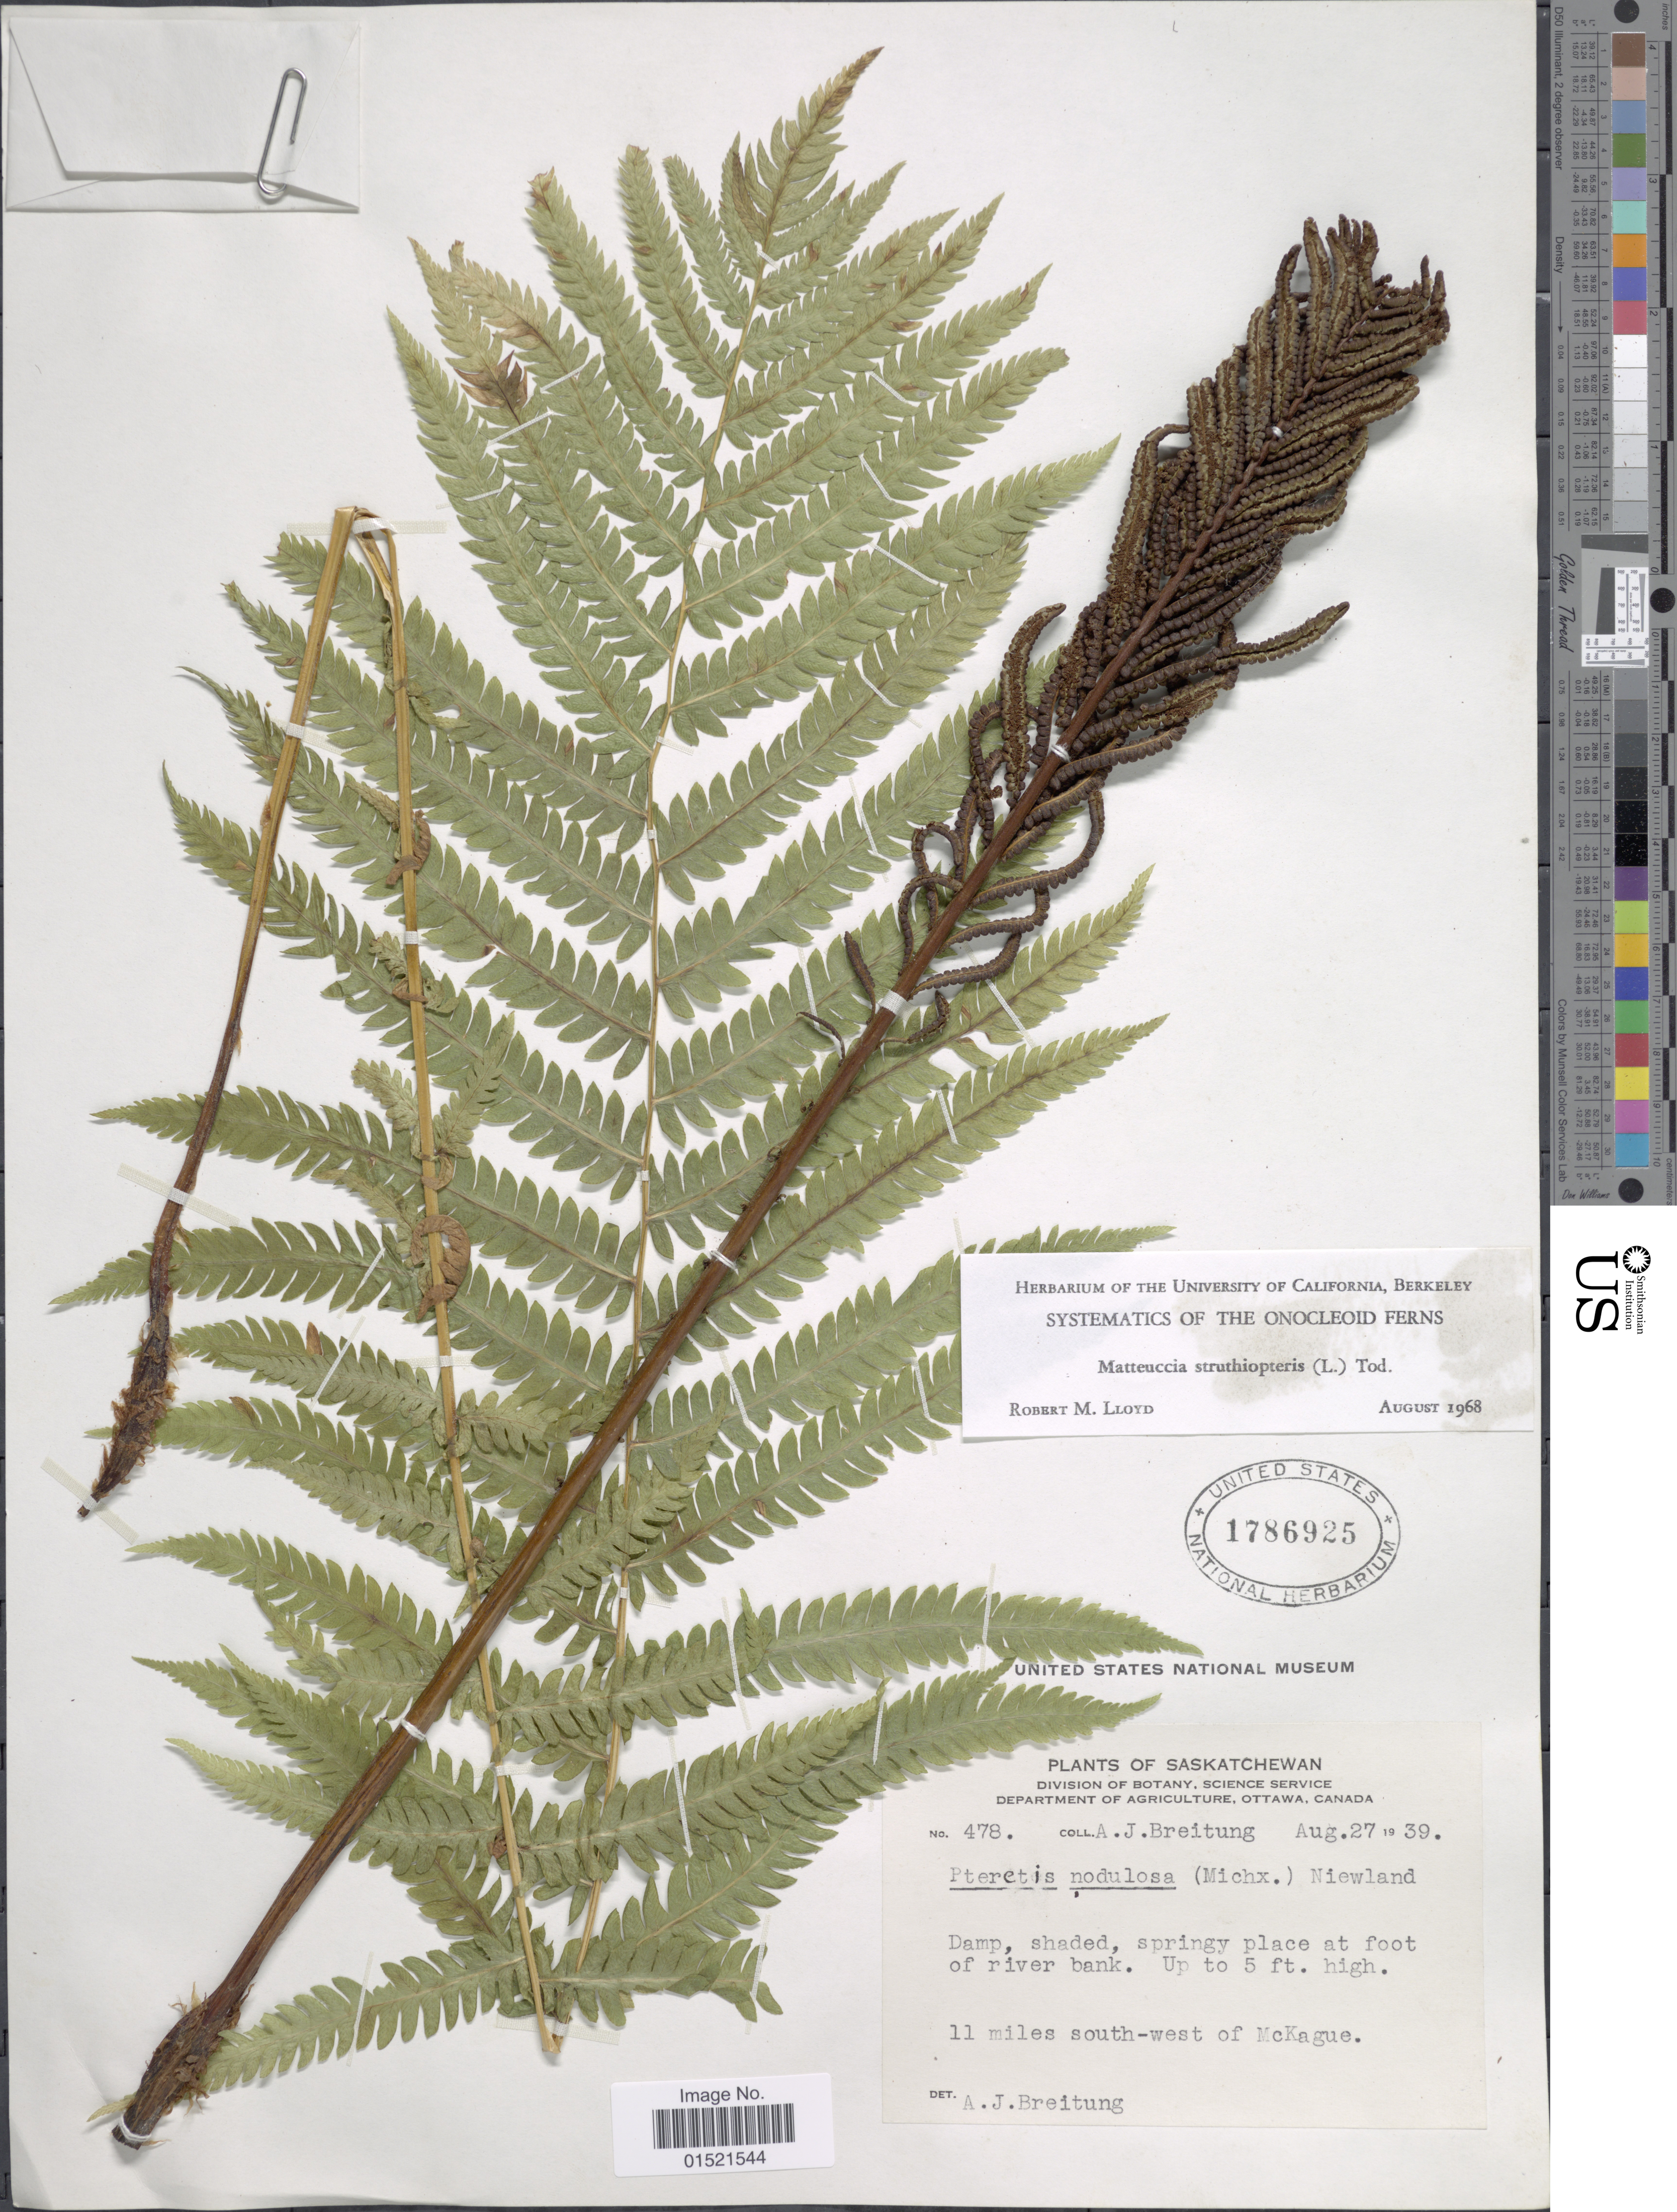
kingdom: Plantae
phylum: Tracheophyta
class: Polypodiopsida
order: Polypodiales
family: Onocleaceae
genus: Matteuccia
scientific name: Matteuccia struthiopteris var. pensylvanica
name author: (Willd.) C.V. Morton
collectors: A. Breitung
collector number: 478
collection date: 1939-08-27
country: Canada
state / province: Saskatchewan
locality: Saskatchchewan, 11 miles south-west of McKague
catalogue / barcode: US 1786925